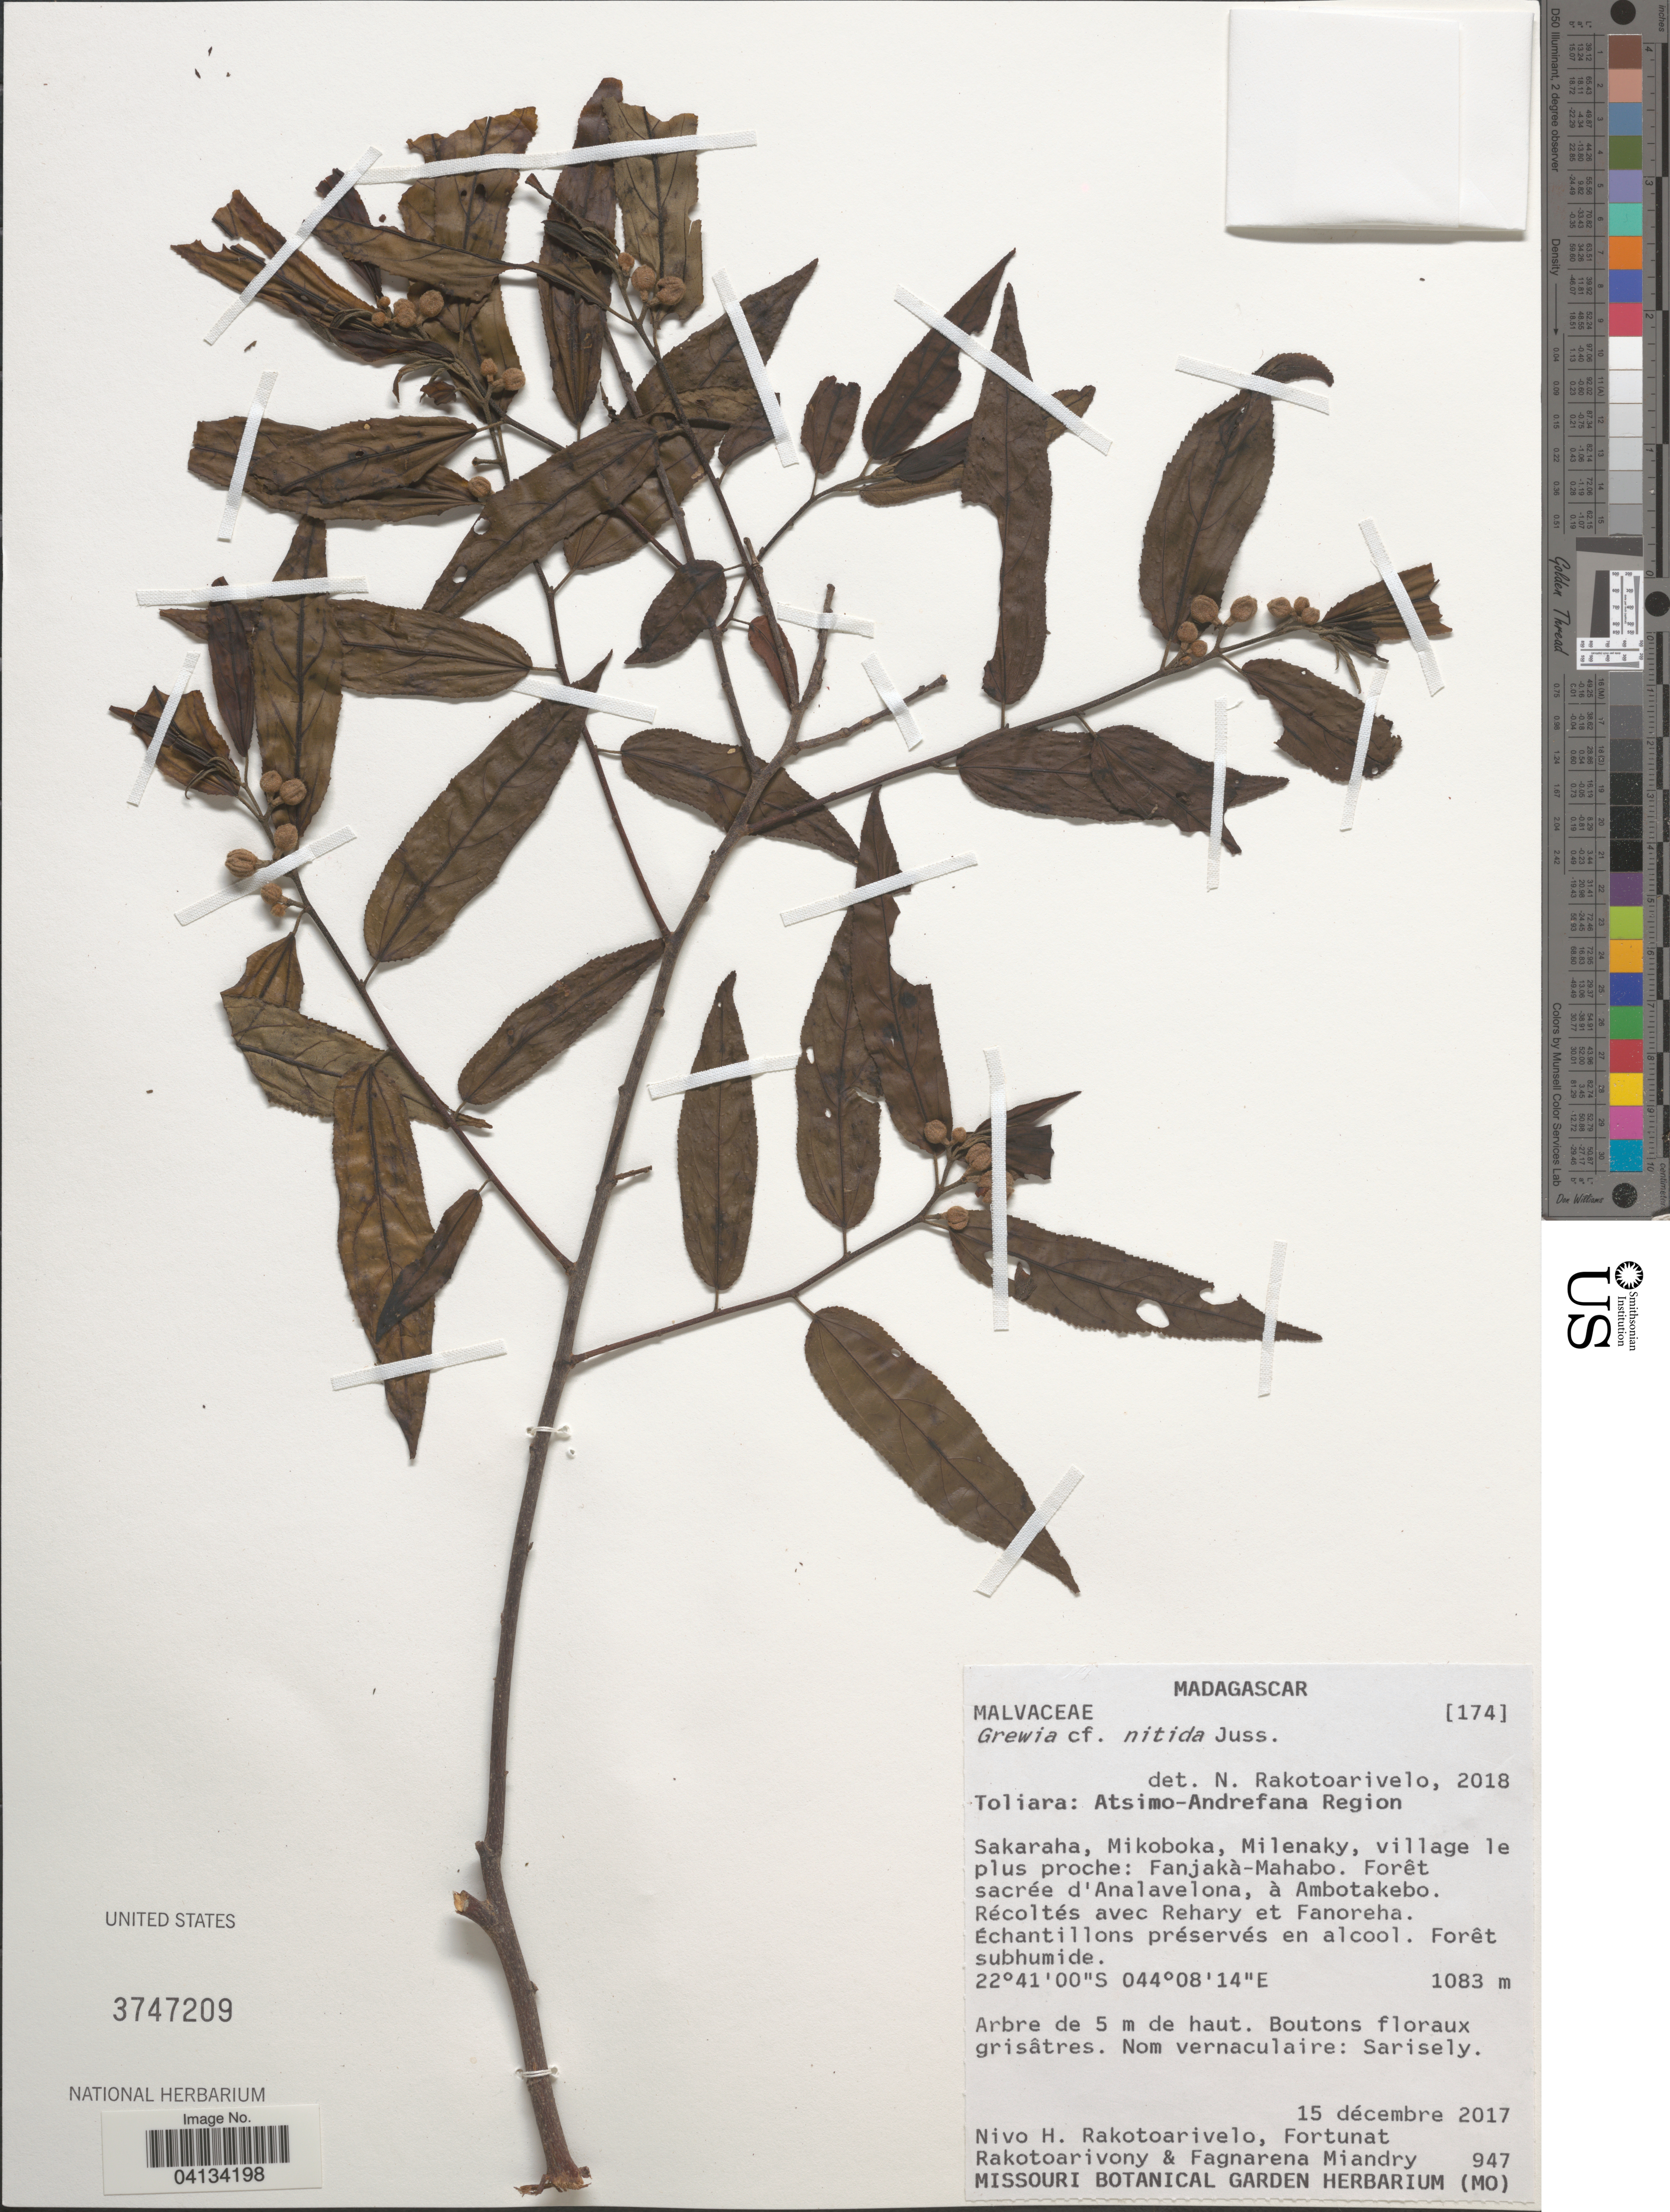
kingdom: Plantae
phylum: Tracheophyta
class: Magnoliopsida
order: Malvales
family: Malvaceae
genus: Grewia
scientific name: Grewia nitida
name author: Juss.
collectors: N. Rakotoarivelo, F. Rakotoarivony, F. Miandry, Rehary & et al.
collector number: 947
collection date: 2017-12-15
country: Madagascar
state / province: Atsimo-Andrefana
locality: Atsimo-Andrefana Region. Sakaraha, Mikoboka, Milenaky, village le plus proche: Fanjakà-Mahabo. Forêt sacrée d'Analavelona, à Ambotakebo.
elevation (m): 1083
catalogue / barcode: US 3747209